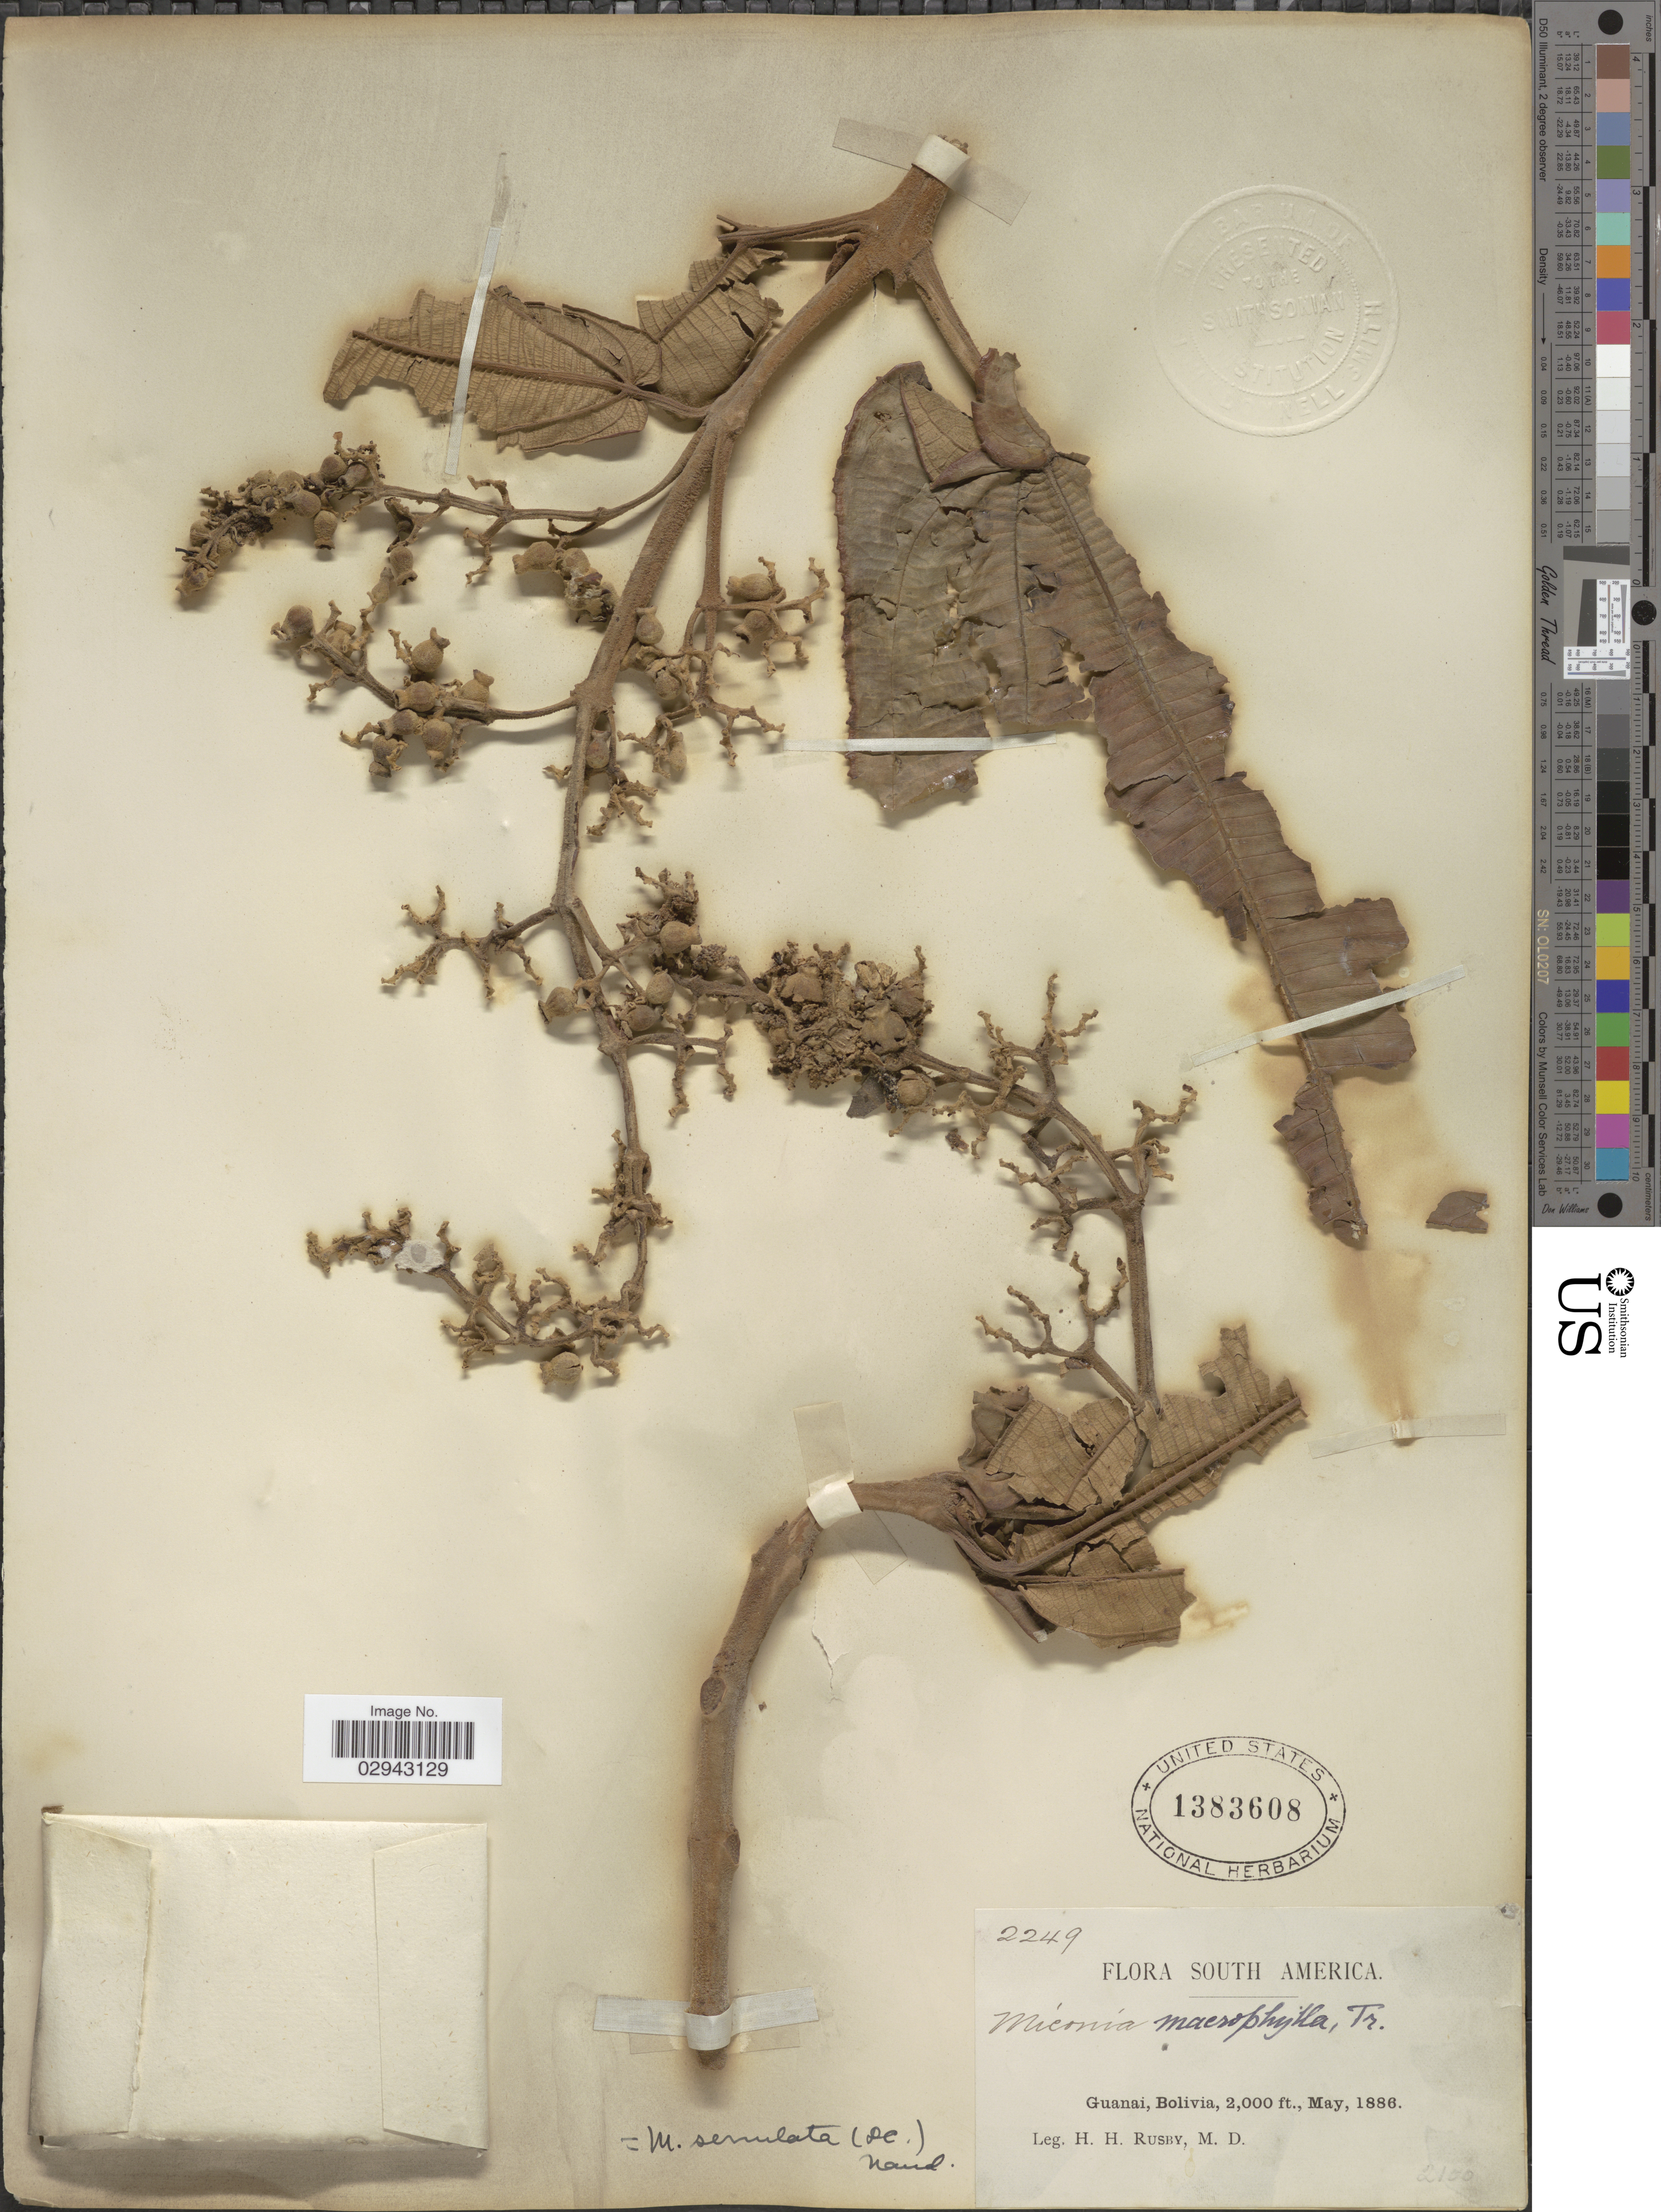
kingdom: Plantae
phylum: Tracheophyta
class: Magnoliopsida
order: Myrtales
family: Melastomataceae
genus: Miconia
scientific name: Miconia serrulata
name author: (DC.) Naudin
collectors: H. H. Rusby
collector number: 2249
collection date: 1886-05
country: Bolivia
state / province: La Páz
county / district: Larecaja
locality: Guanay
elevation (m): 610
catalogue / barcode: US 1383608